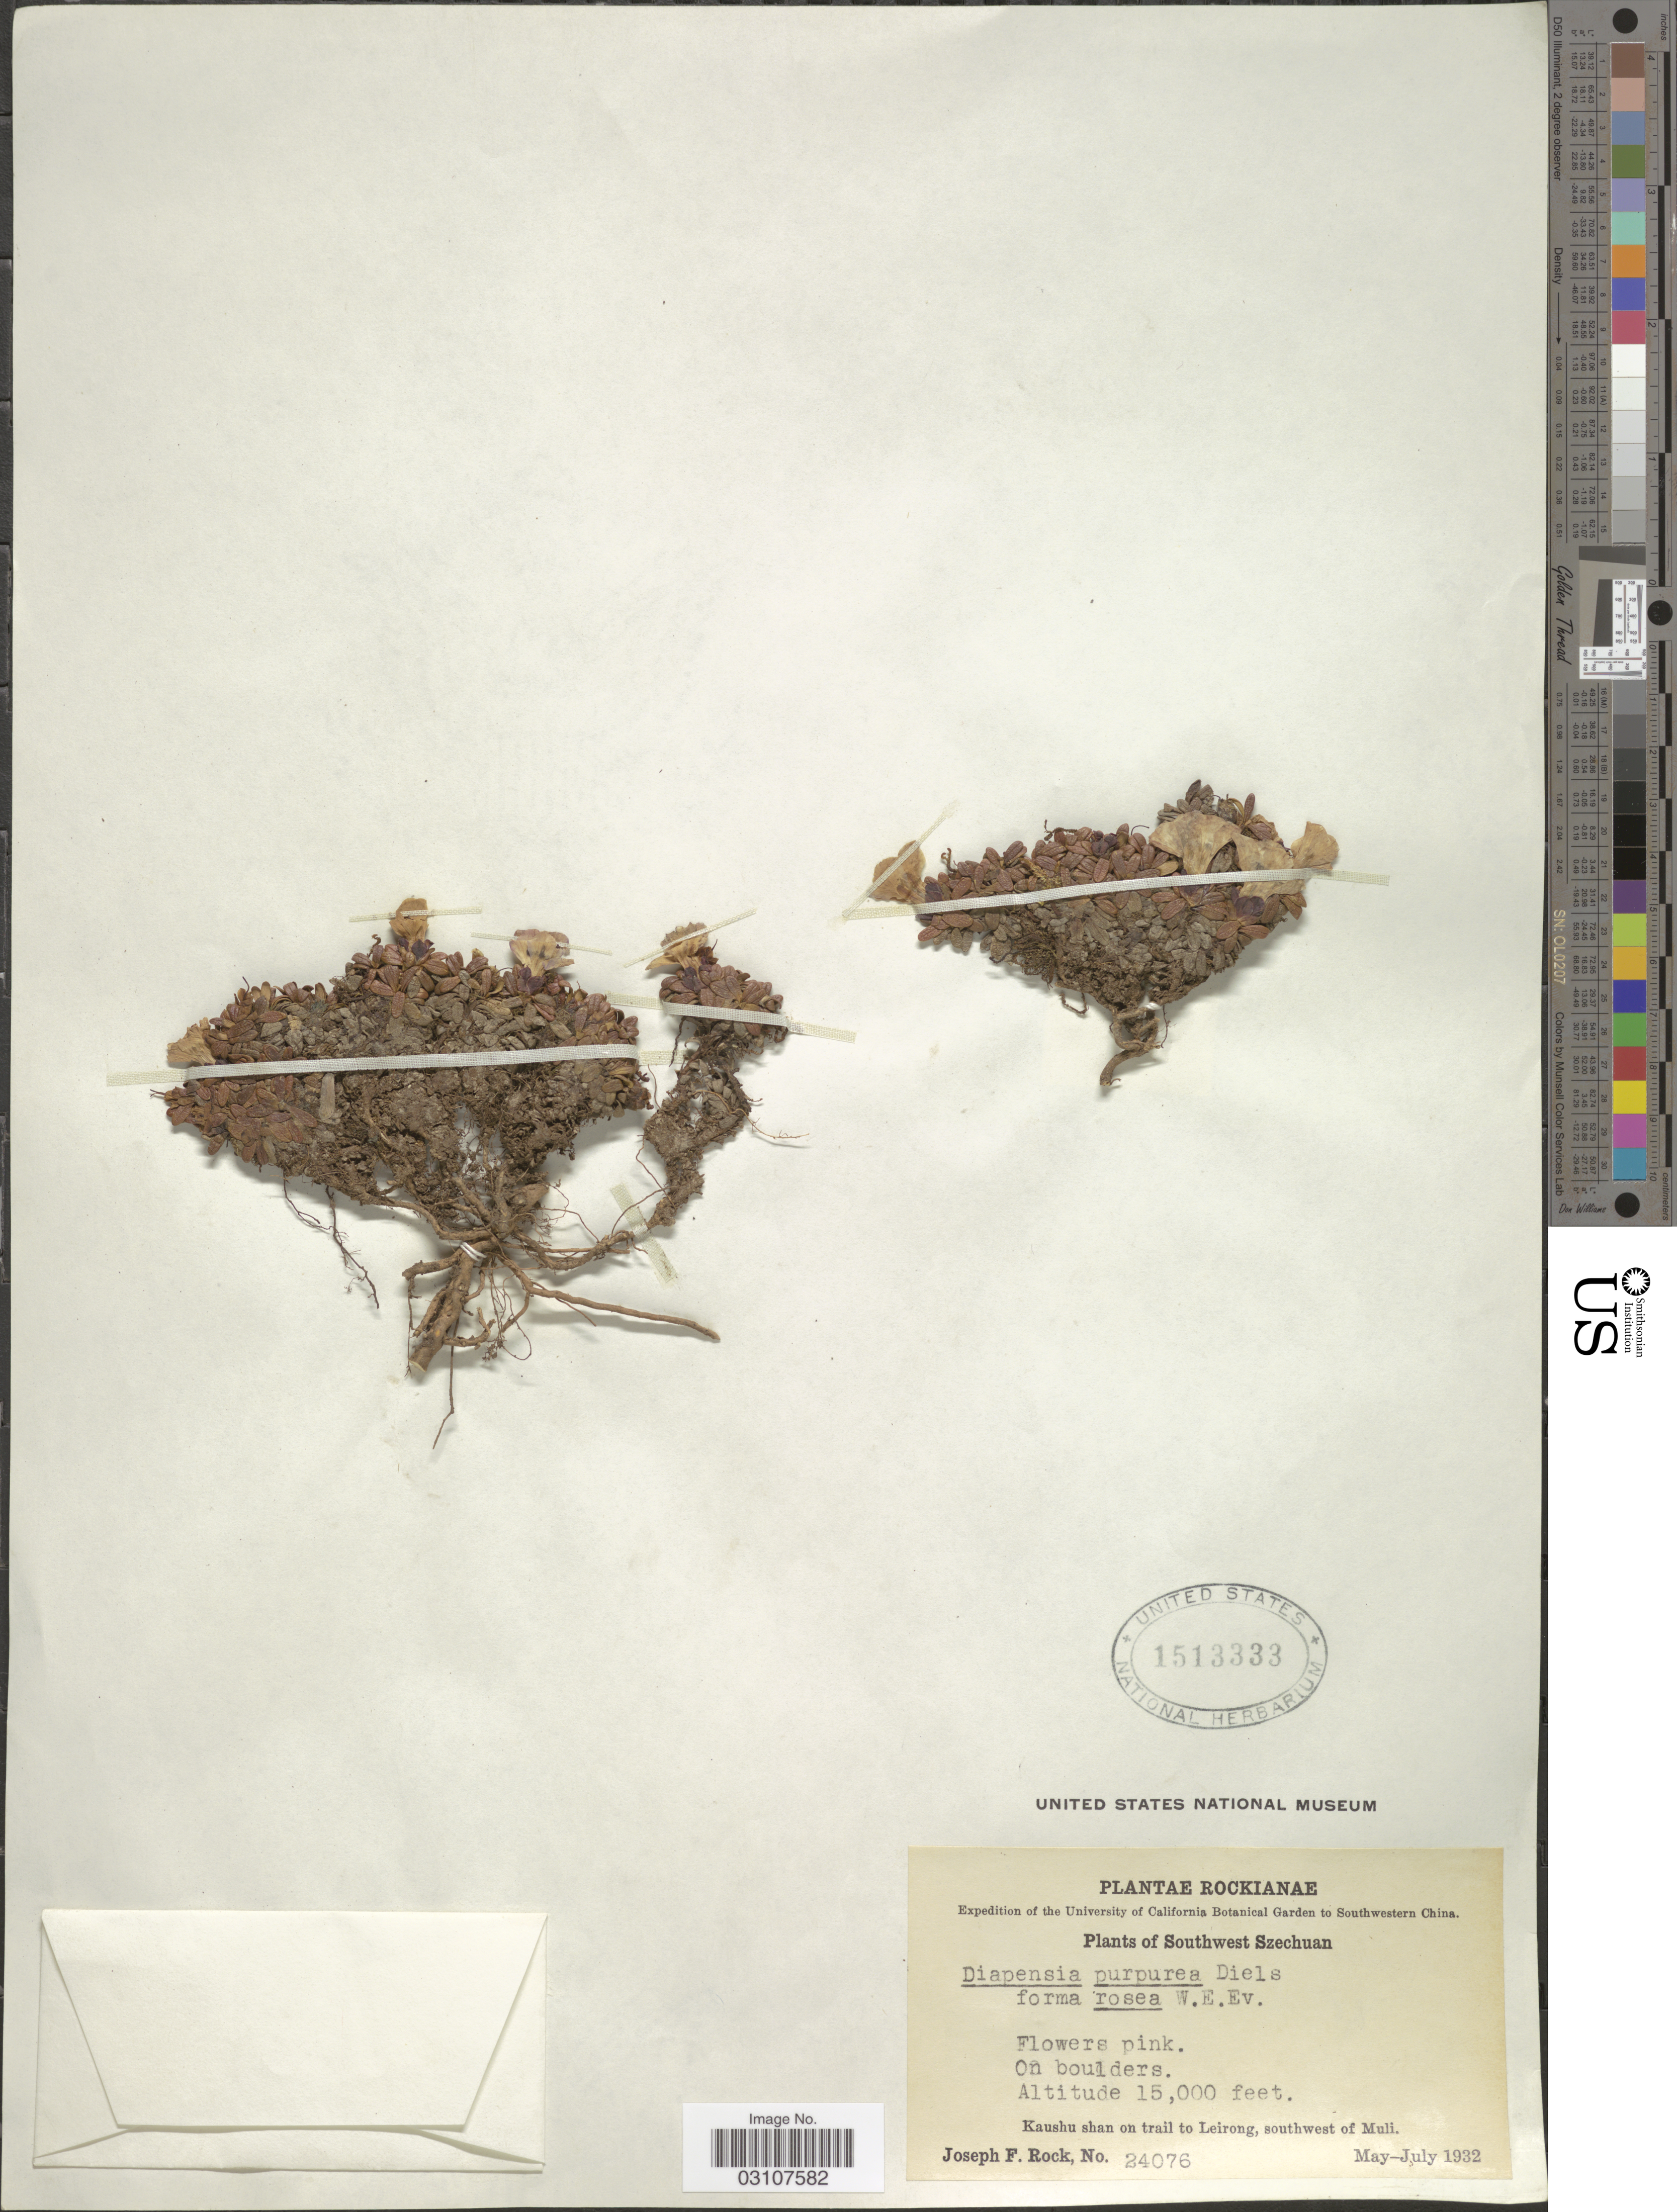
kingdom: Plantae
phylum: Tracheophyta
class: Magnoliopsida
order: Ericales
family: Diapensiaceae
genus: Diapensia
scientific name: Diapensia purpurea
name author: Diels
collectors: J. F. Rock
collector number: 24076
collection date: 1932-05/1932-07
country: China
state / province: Sichuan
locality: Southwest Szechuan. Kaushu shan on trail to Leirong, southwest of Muli.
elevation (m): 4572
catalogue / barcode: US 1513333